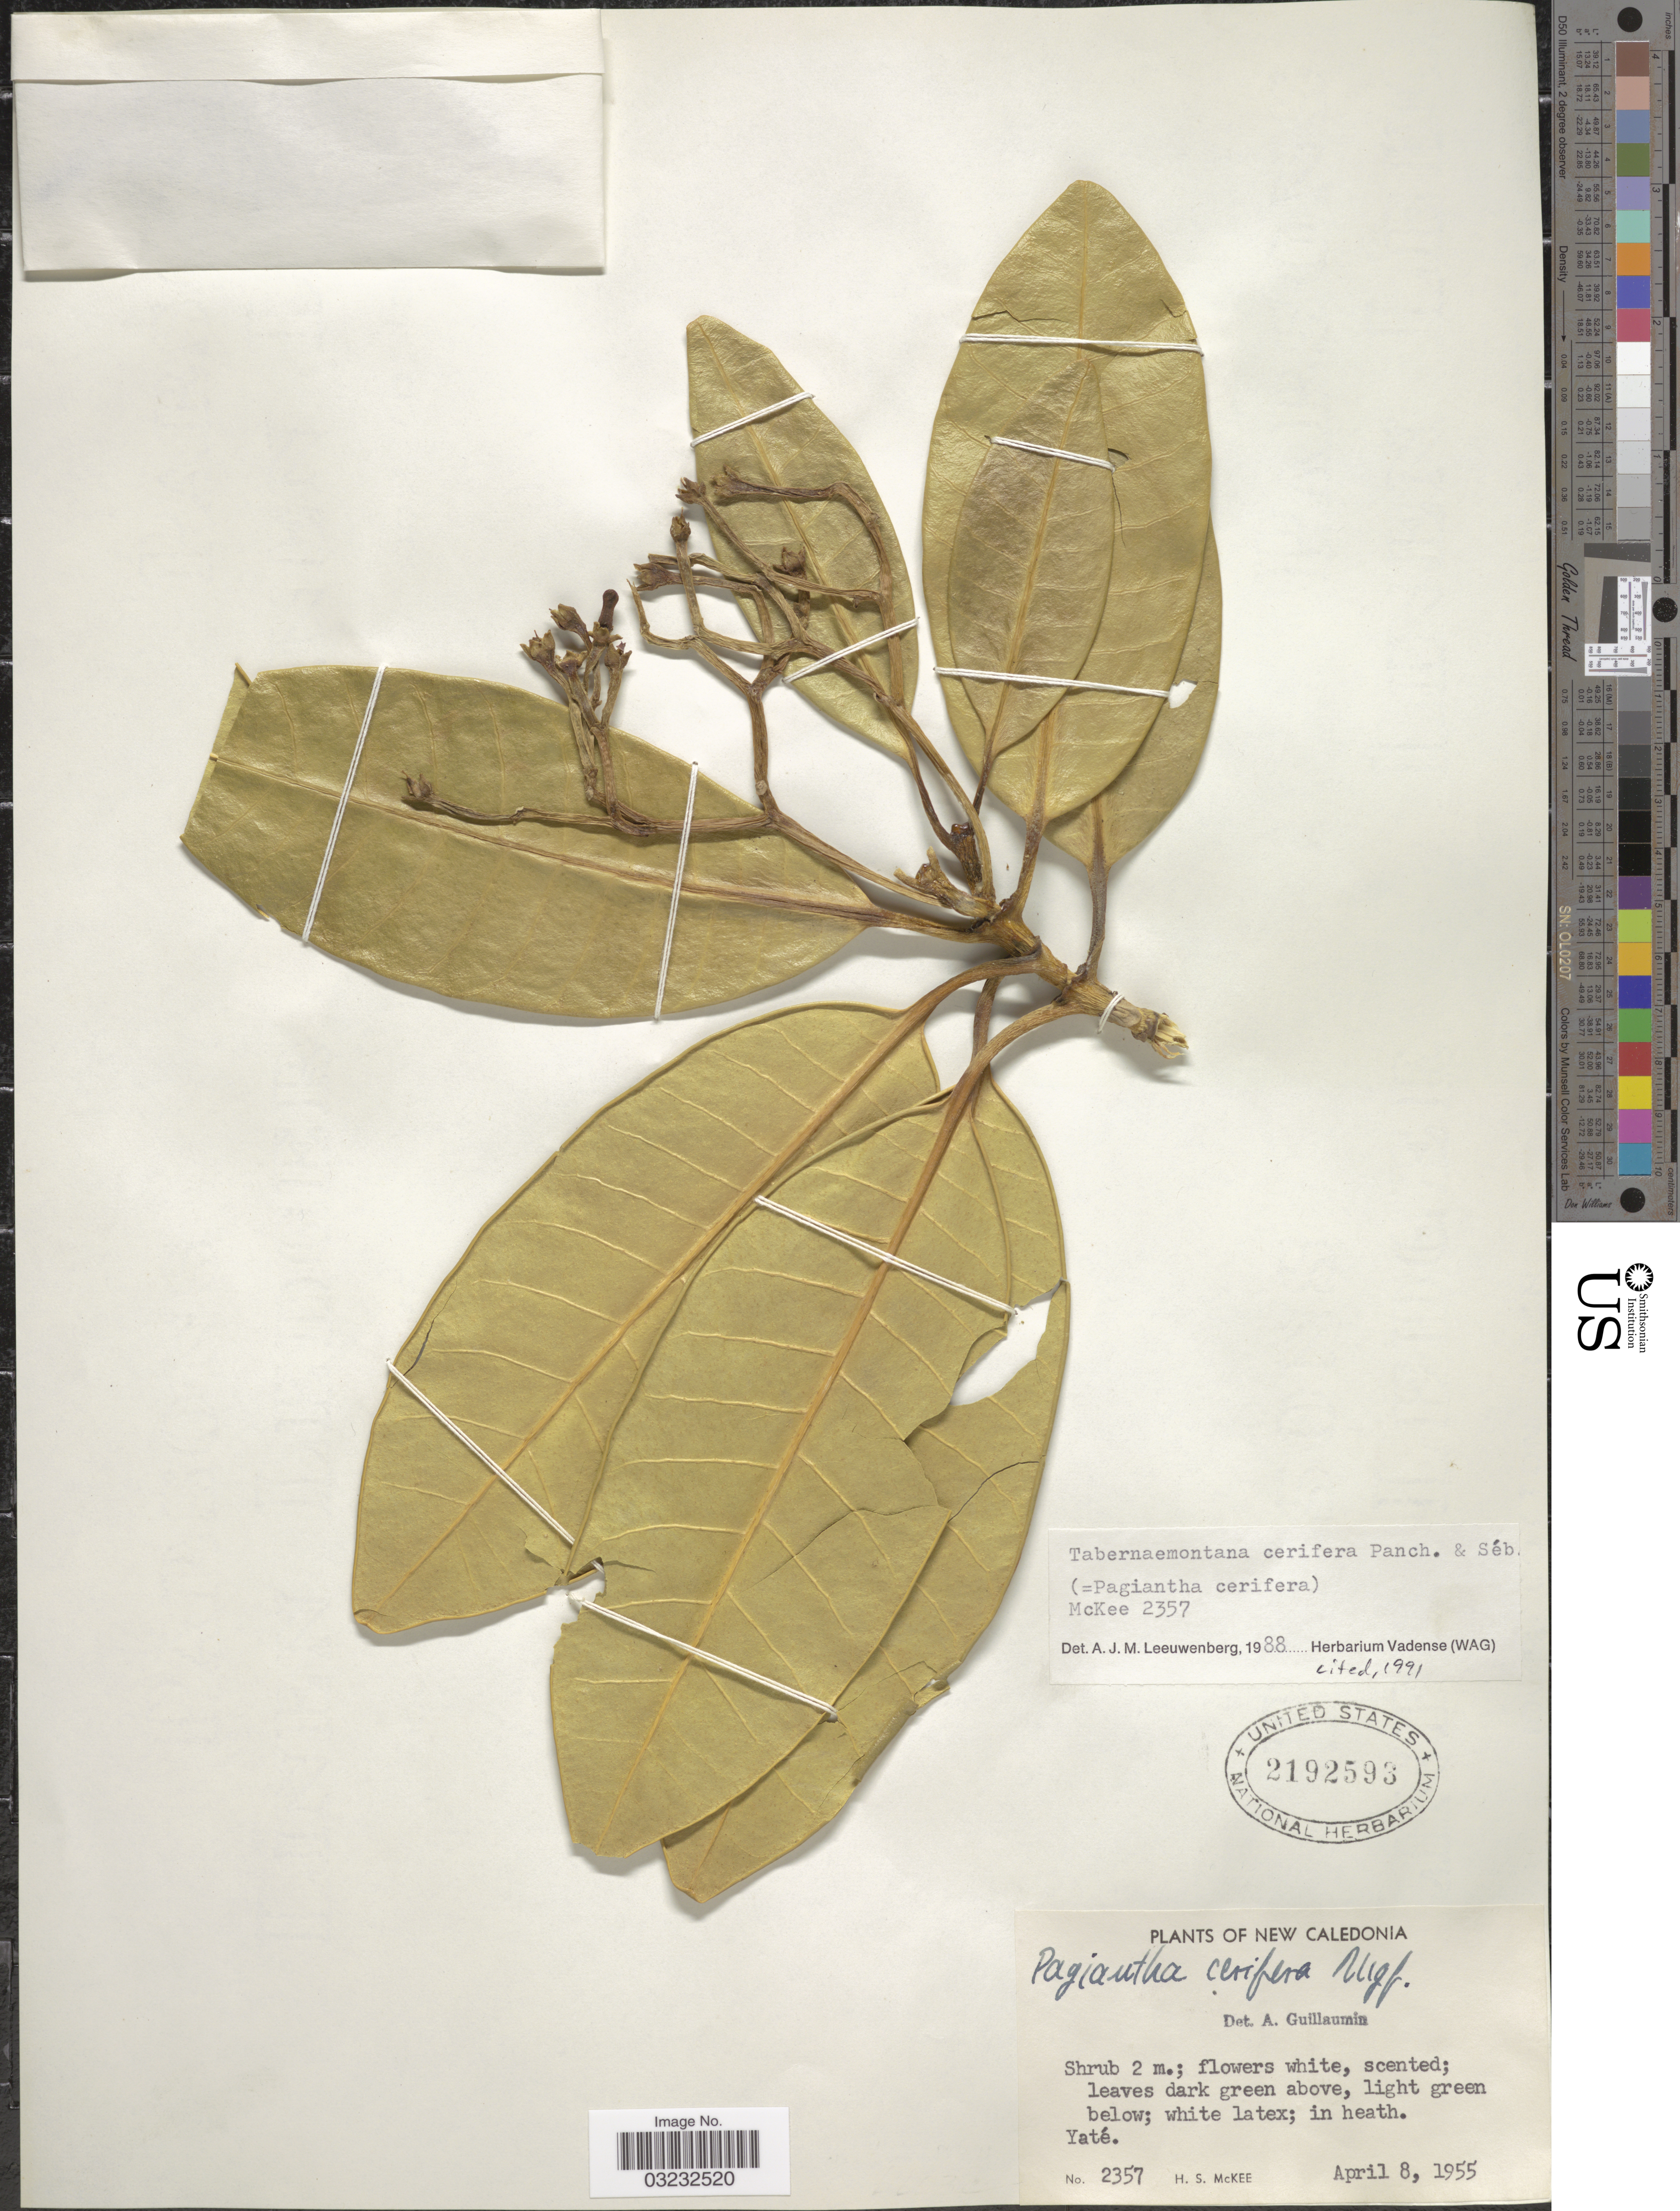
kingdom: Plantae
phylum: Tracheophyta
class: Magnoliopsida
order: Gentianales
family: Apocynaceae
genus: Tabernaemontana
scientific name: Tabernaemontana cerifera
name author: Pancher & Sebert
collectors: H. S. McKee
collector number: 2357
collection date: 1955-04-08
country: New Caledonia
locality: Yaté.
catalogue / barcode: US 2192593